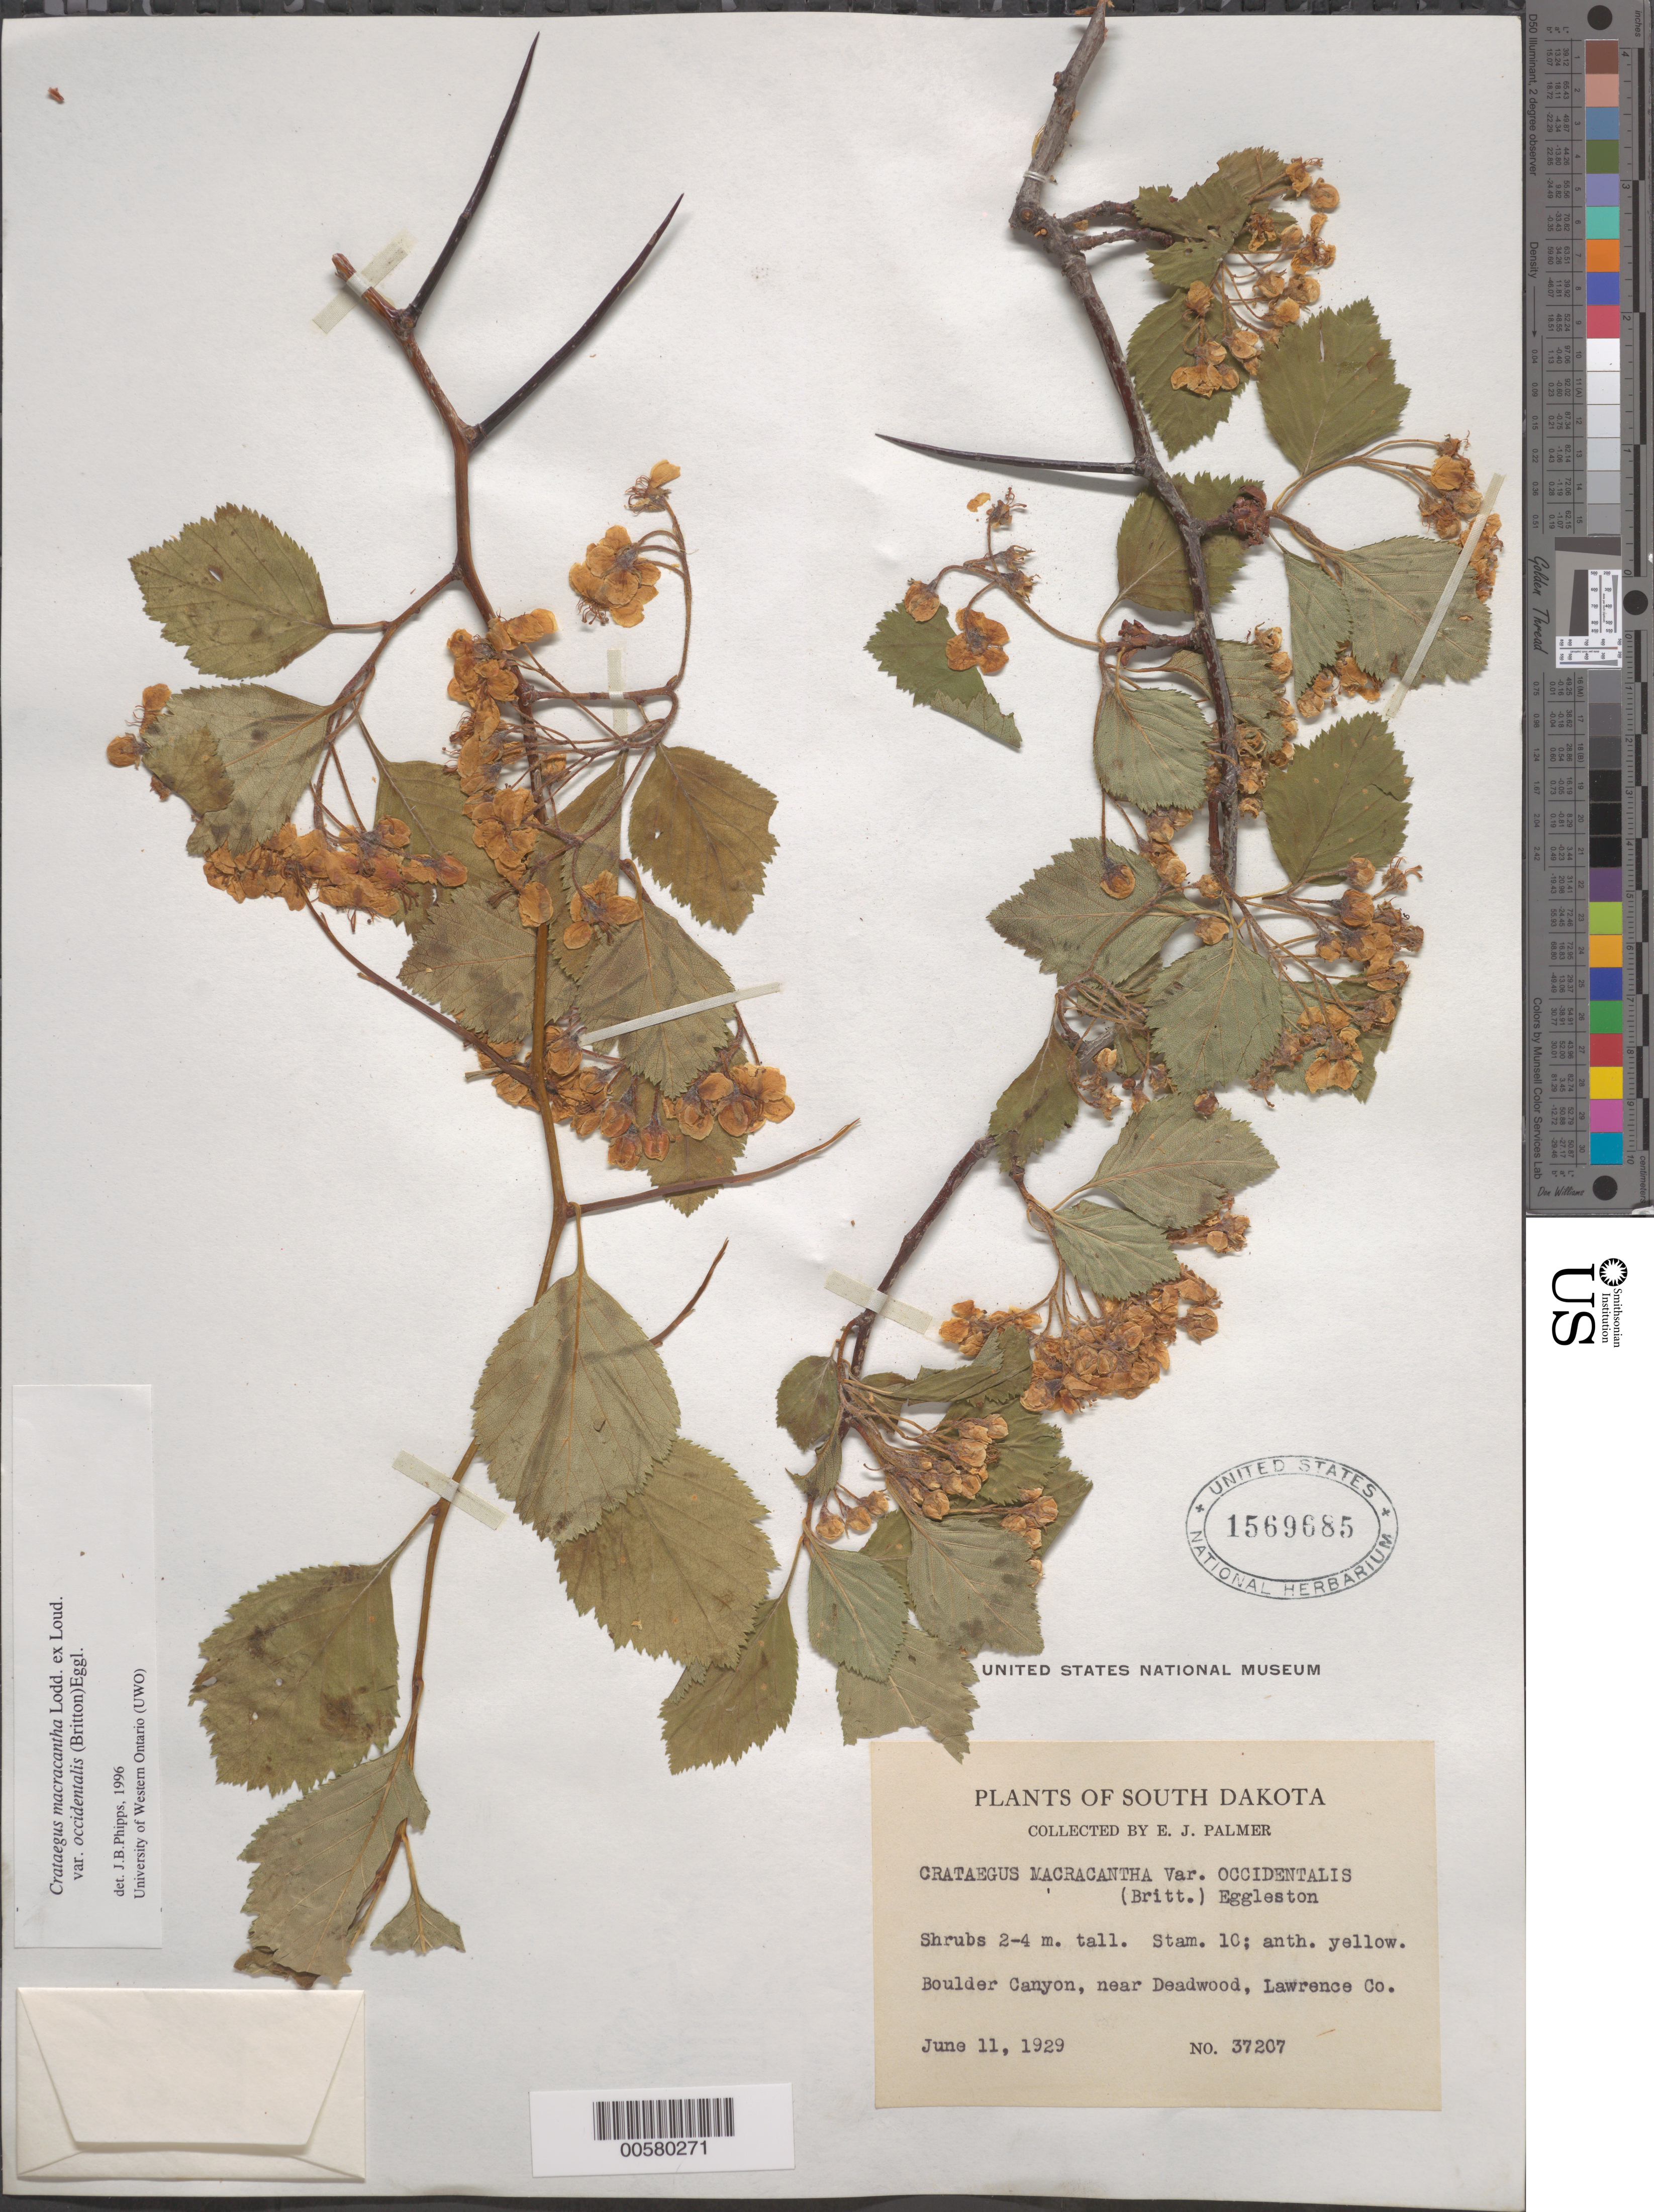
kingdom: Plantae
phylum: Tracheophyta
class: Magnoliopsida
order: Rosales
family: Rosaceae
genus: Crataegus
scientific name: Crataegus macracantha var. occidentalis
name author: (Britton) Eggl.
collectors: E. J. Palmer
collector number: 37207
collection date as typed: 11 Jun 1929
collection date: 1929-06-11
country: United States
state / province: South Dakota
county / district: Lawrence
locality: Boulder Canyon, near Deadwood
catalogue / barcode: US 1569685